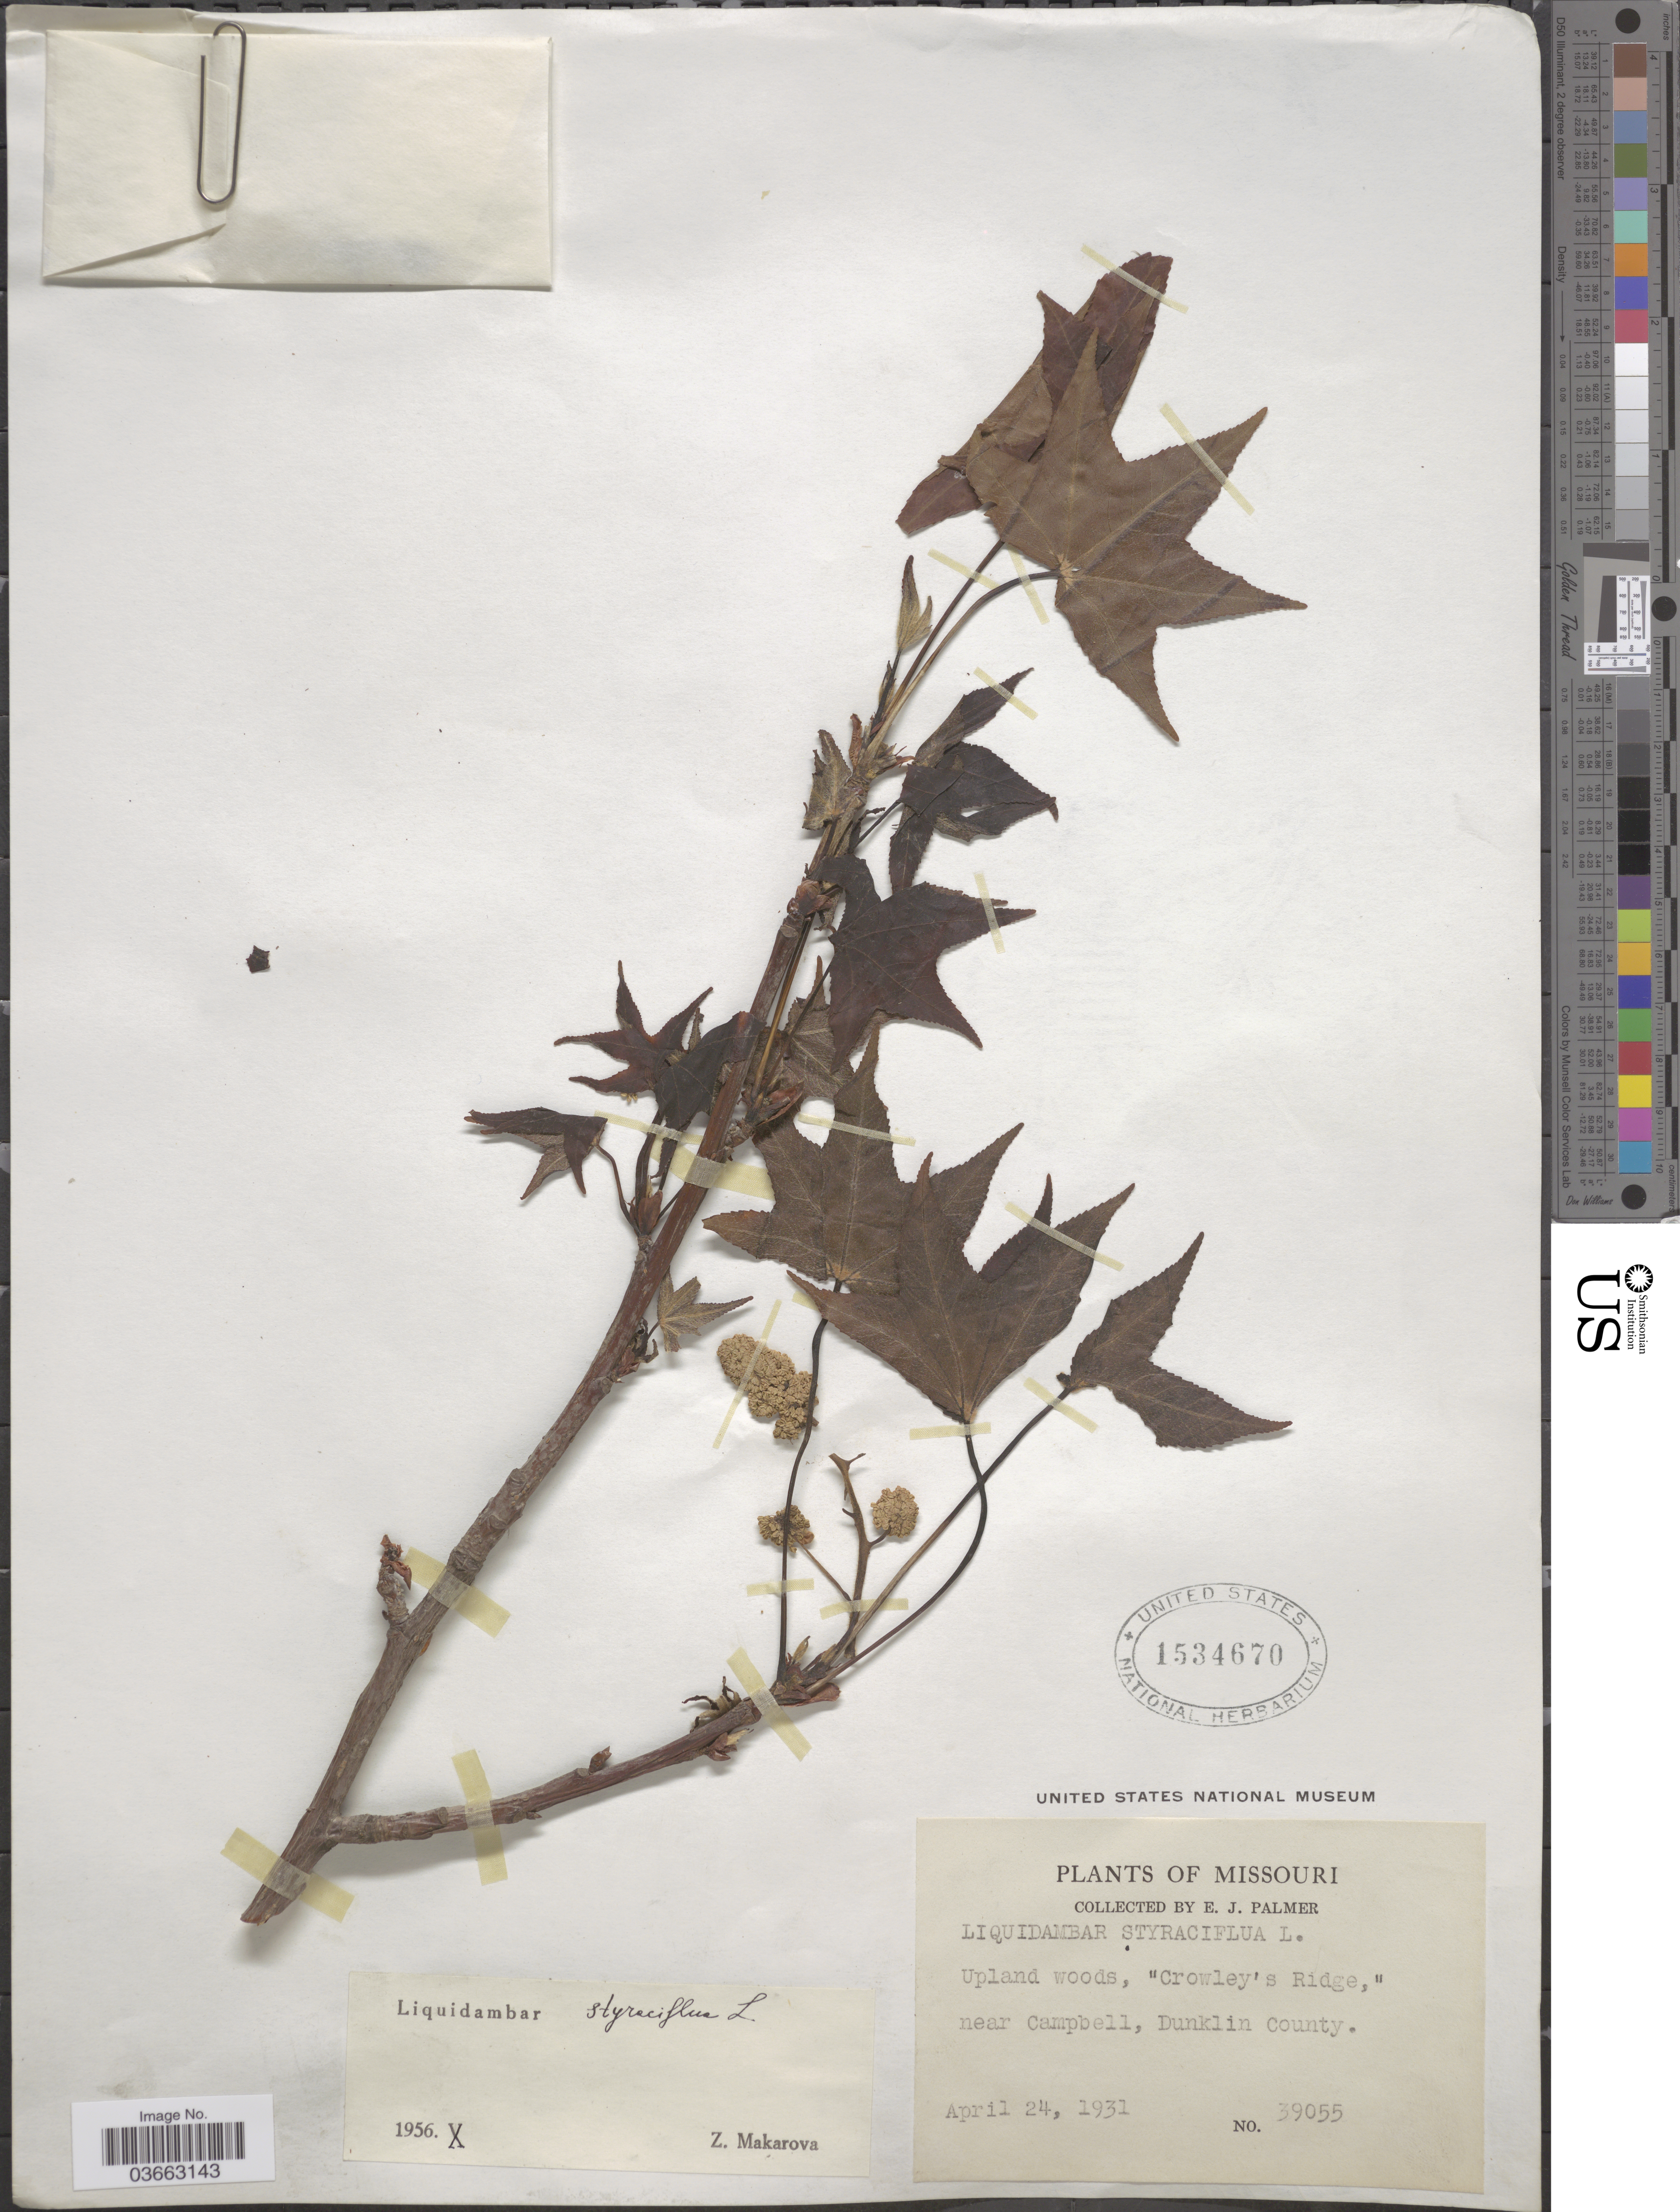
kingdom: Plantae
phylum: Tracheophyta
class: Magnoliopsida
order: Saxifragales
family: Altingiaceae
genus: Liquidambar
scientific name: Liquidambar styraciflua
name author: L.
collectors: E. J. Palmer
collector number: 39055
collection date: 1931-04-24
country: United States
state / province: Missouri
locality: Upland woods, "Crowley's Ridge," near Campbell, Dunklin County.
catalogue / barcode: US 1534670